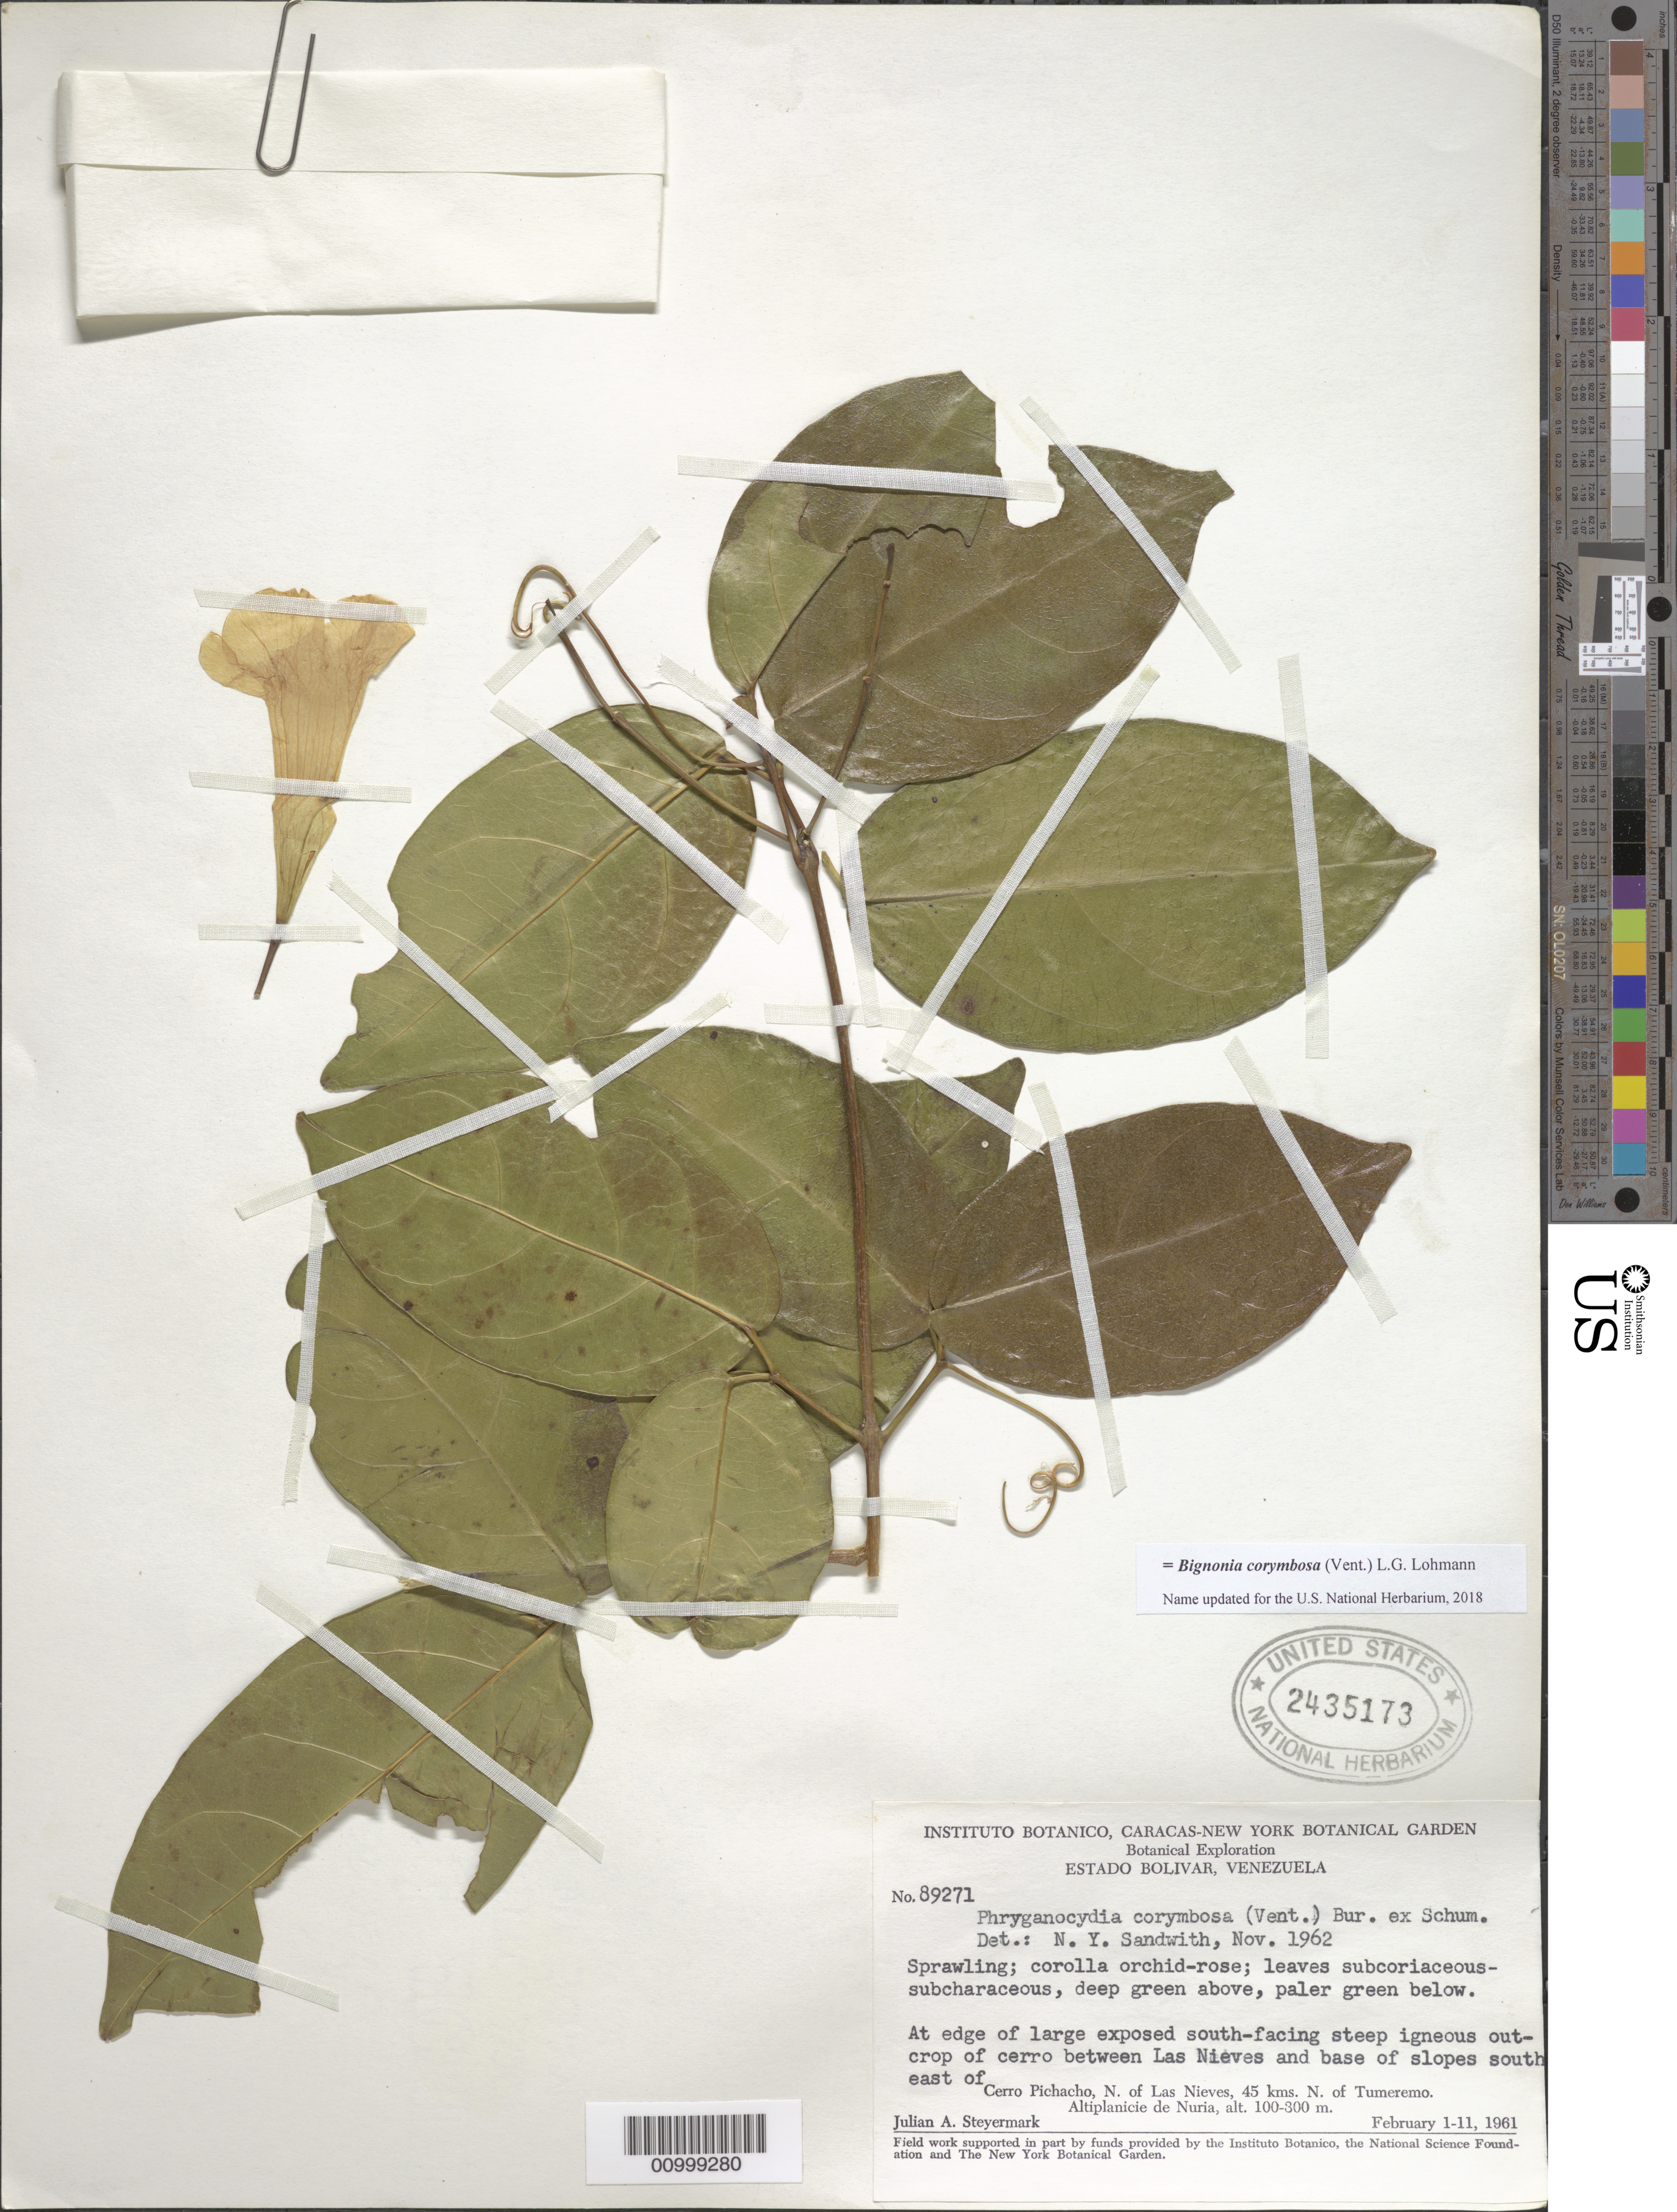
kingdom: Plantae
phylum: Tracheophyta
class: Magnoliopsida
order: Lamiales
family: Bignoniaceae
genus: Bignonia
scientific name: Bignonia corymbosa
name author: (Vent.) L.G. Lohmann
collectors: J. Steyermark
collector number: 89271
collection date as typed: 1-Feb-61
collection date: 1961-02-01/1961-02-11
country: Venezuela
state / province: Bolívar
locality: Cerro Pichacho, n OF Las Nieves, 45 km N of Tumeremo. Altiplanicie de Nuria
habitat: At edge of large exposed south-facing steep igneous outcrop of cerro between Las Nieves and base of slopes south east of Cerro Pichacho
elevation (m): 100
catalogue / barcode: US 2435173